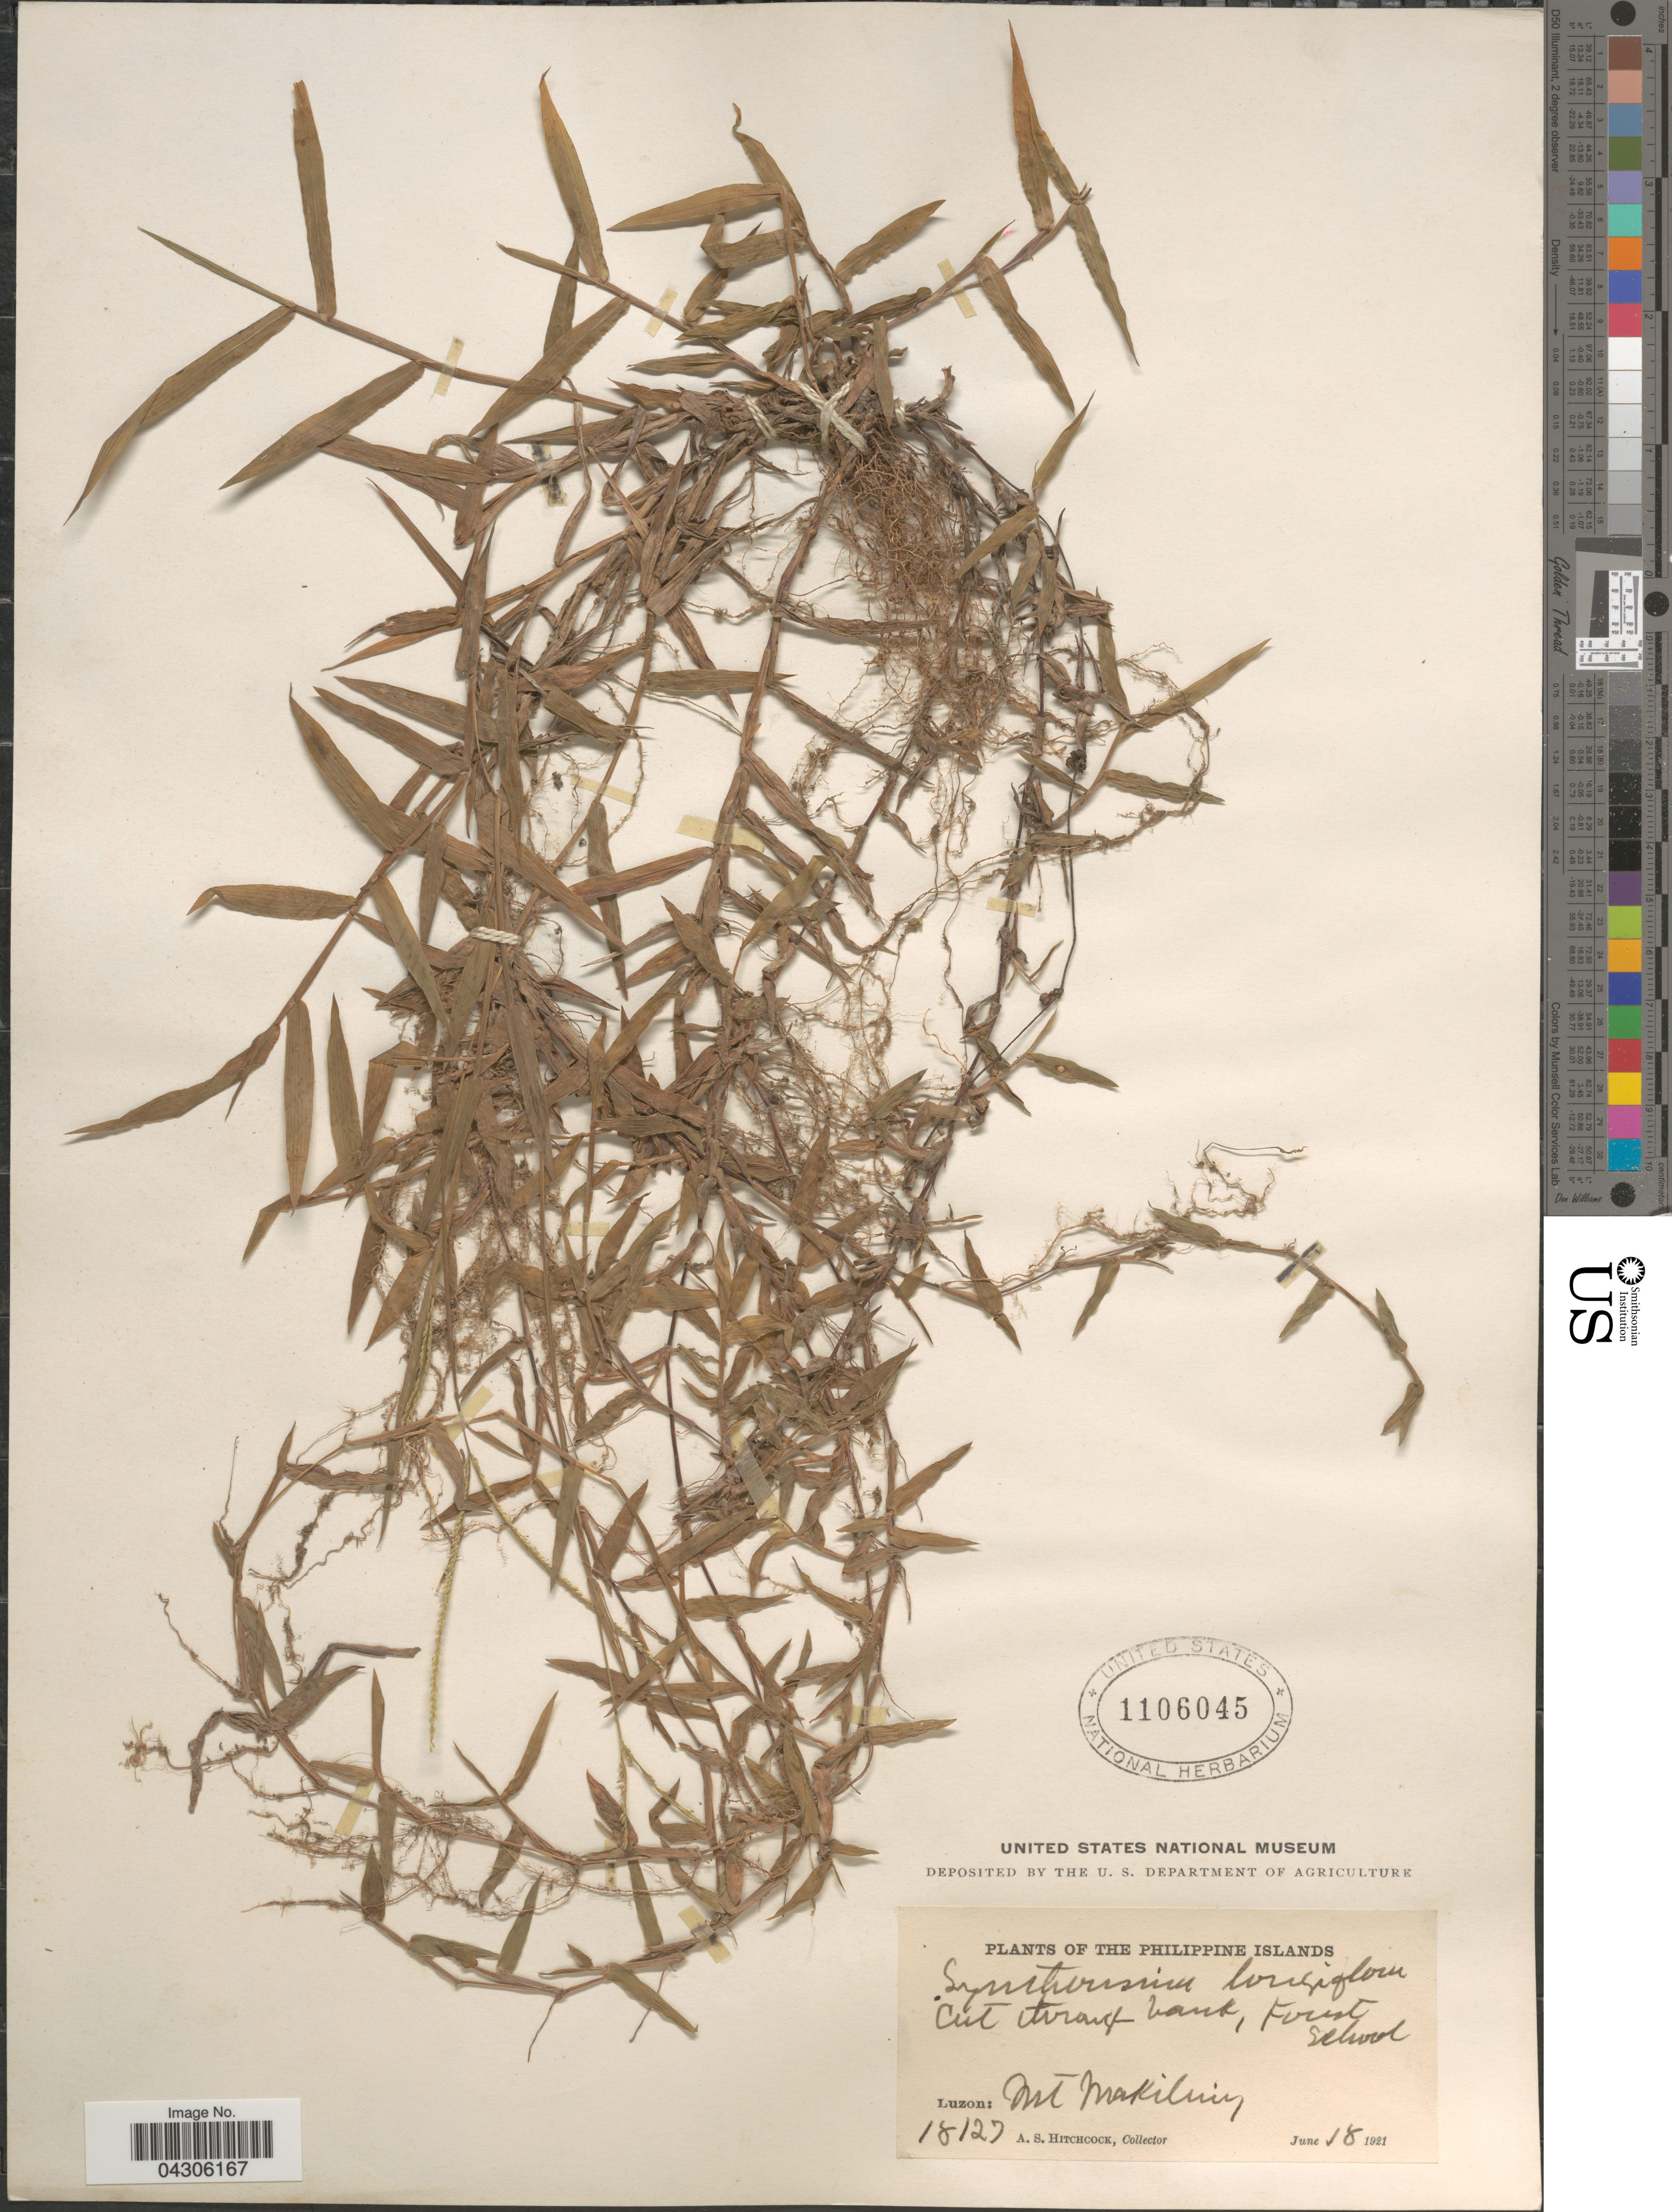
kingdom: Plantae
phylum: Tracheophyta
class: Liliopsida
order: Poales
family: Poaceae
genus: Digitaria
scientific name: Digitaria fuscescens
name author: (J. Presl) Henr.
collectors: A. S. Hitchcock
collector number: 18127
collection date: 1921-06-18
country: Philippines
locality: Philippine Islands. Cut tract bank. Forest School. Luzon: Mt. Makiling.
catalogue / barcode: US 1106045